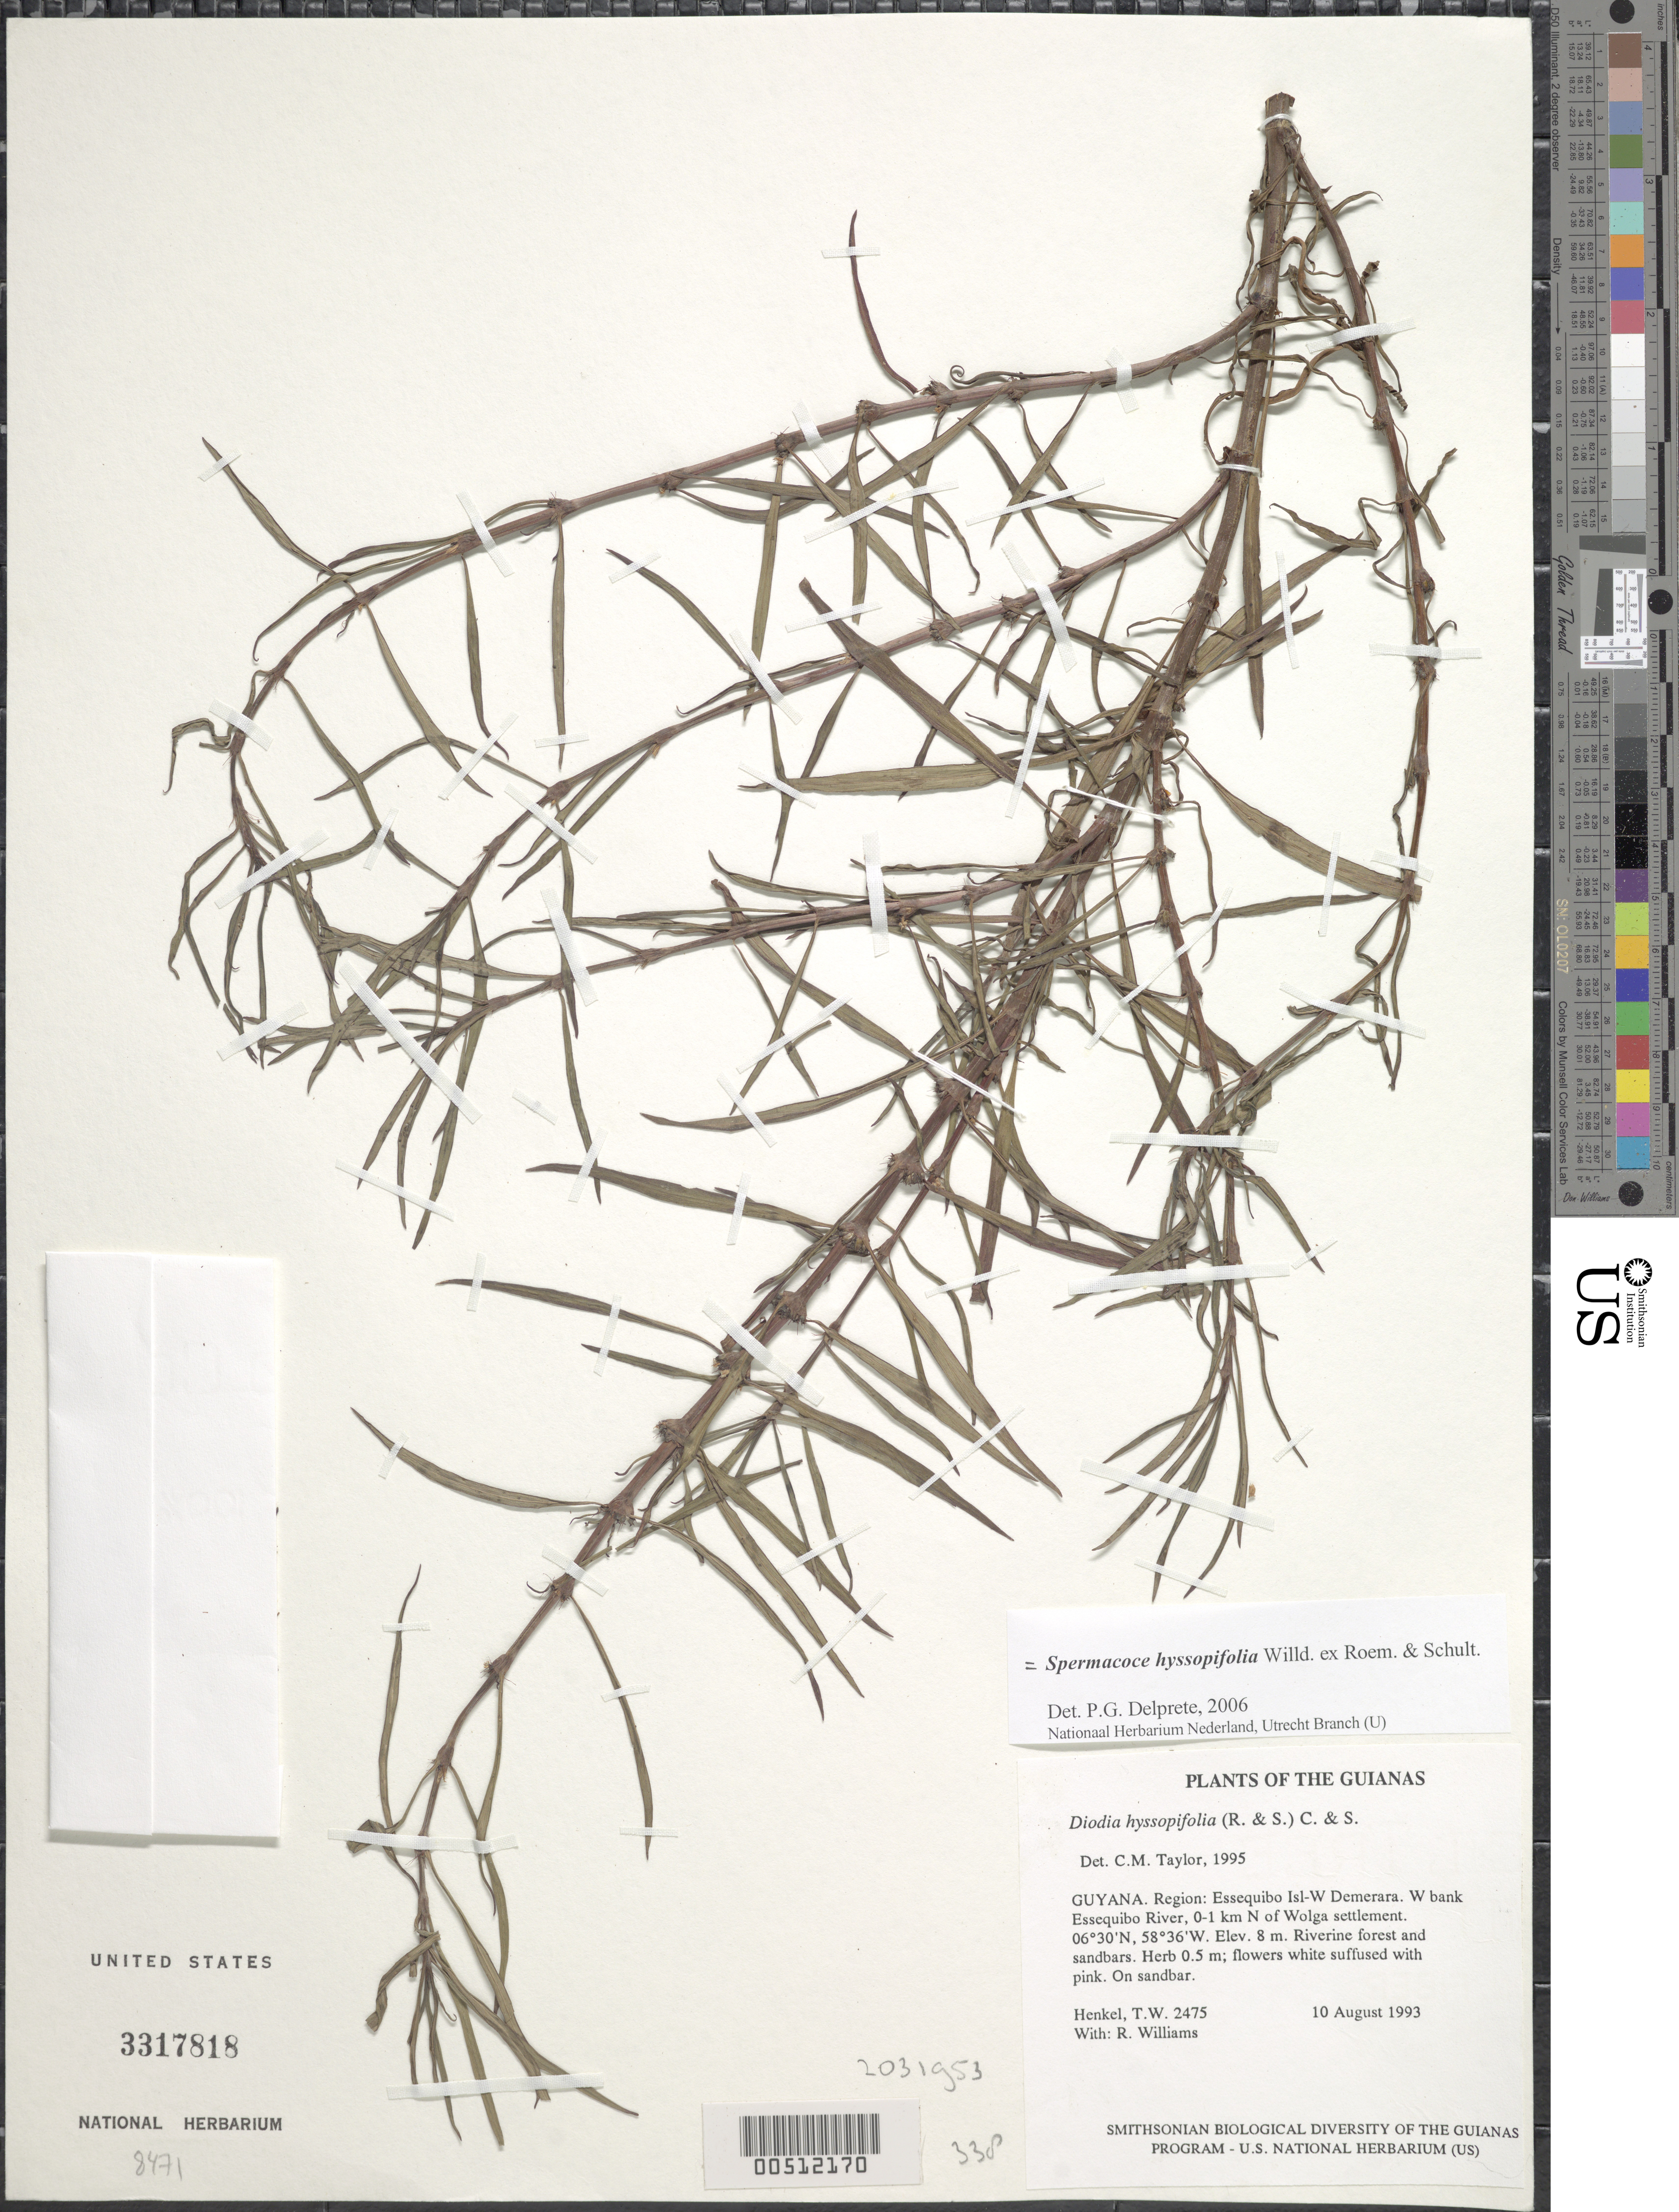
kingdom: Plantae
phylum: Tracheophyta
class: Magnoliopsida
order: Gentianales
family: Rubiaceae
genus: Spermacoce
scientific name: Spermacoce hyssopifolia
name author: Willd. ex Roem. & Schult.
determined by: Delprete, P. G., Herb. de Guyane Cay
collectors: T. Henkel & R. Williams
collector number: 2475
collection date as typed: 10 August 1993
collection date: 1993-08-10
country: Guyana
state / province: Essequibo Isl-W. Demerara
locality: W bank Essequibo River, 0-1 km N of Wolga settlement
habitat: Riverine forest and sandbars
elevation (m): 8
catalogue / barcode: US 3317818